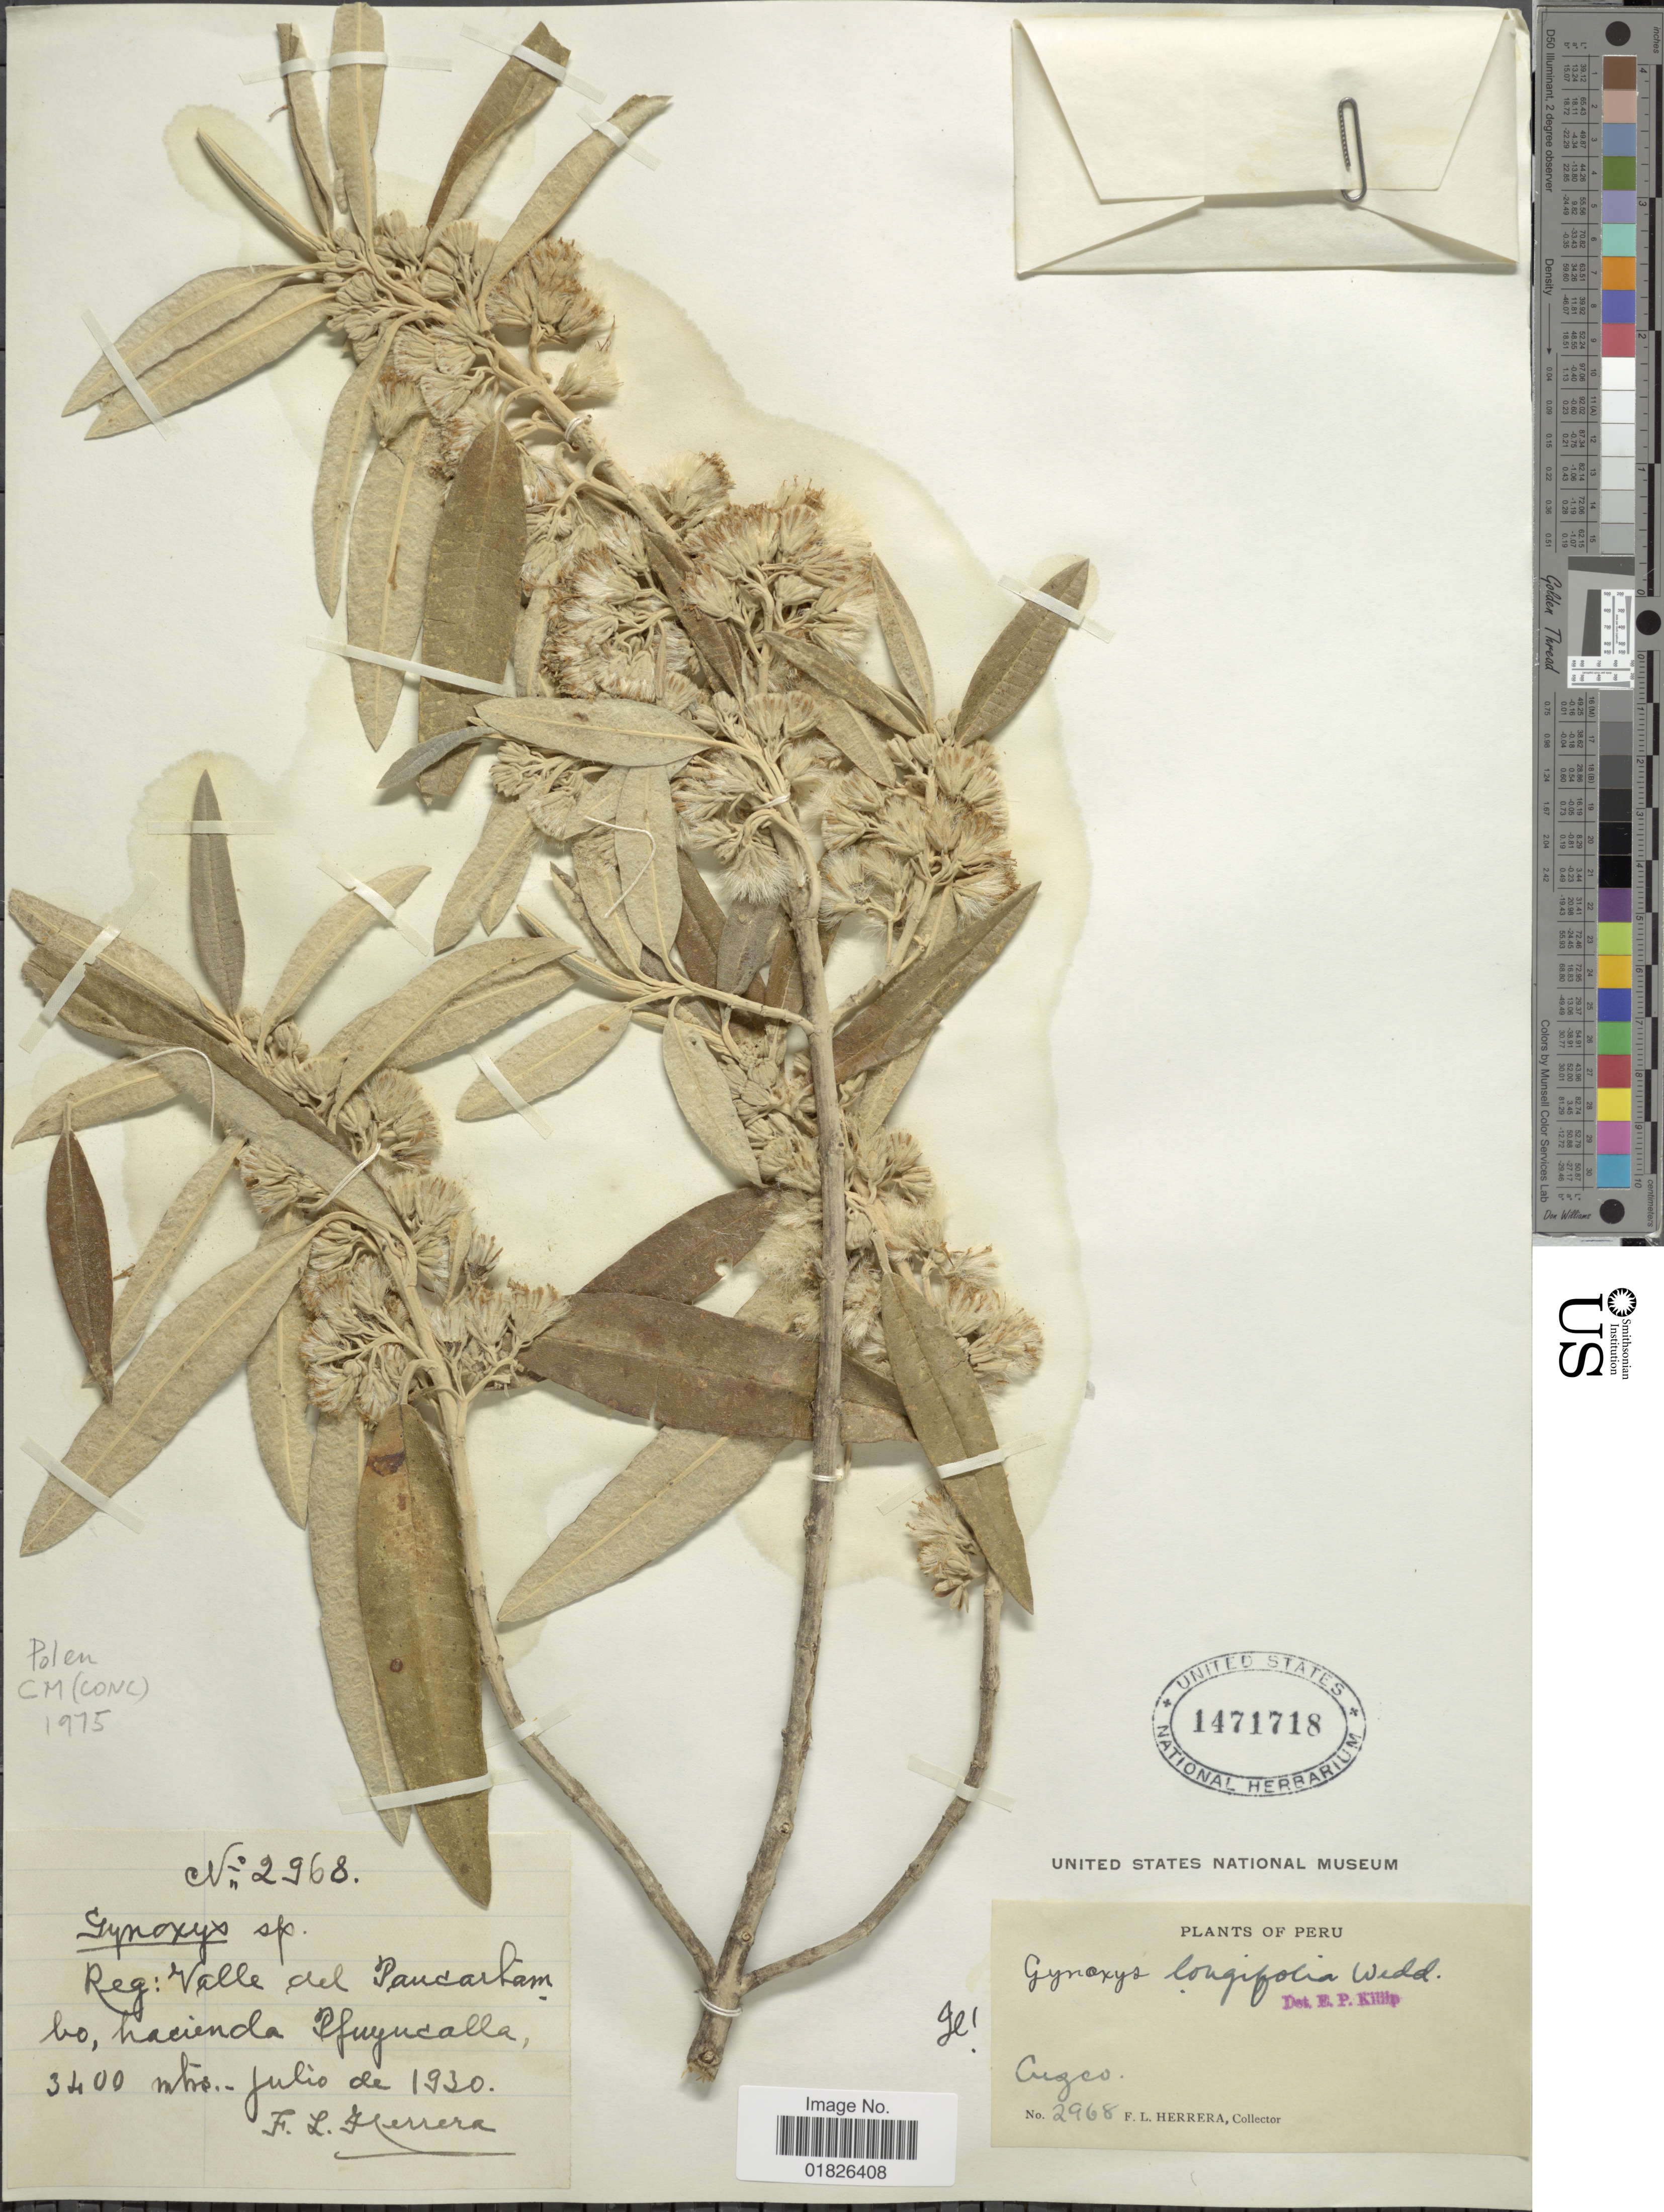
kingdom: Plantae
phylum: Tracheophyta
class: Magnoliopsida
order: Asterales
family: Asteraceae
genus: Gynoxys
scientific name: Gynoxys longifolia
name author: Wedd.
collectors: F. L. Herrera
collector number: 2968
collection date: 1930-07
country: Peru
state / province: Cusco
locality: Valle del Paucartambo, hacienda Pfuyucalla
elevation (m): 3400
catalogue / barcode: US 1471718